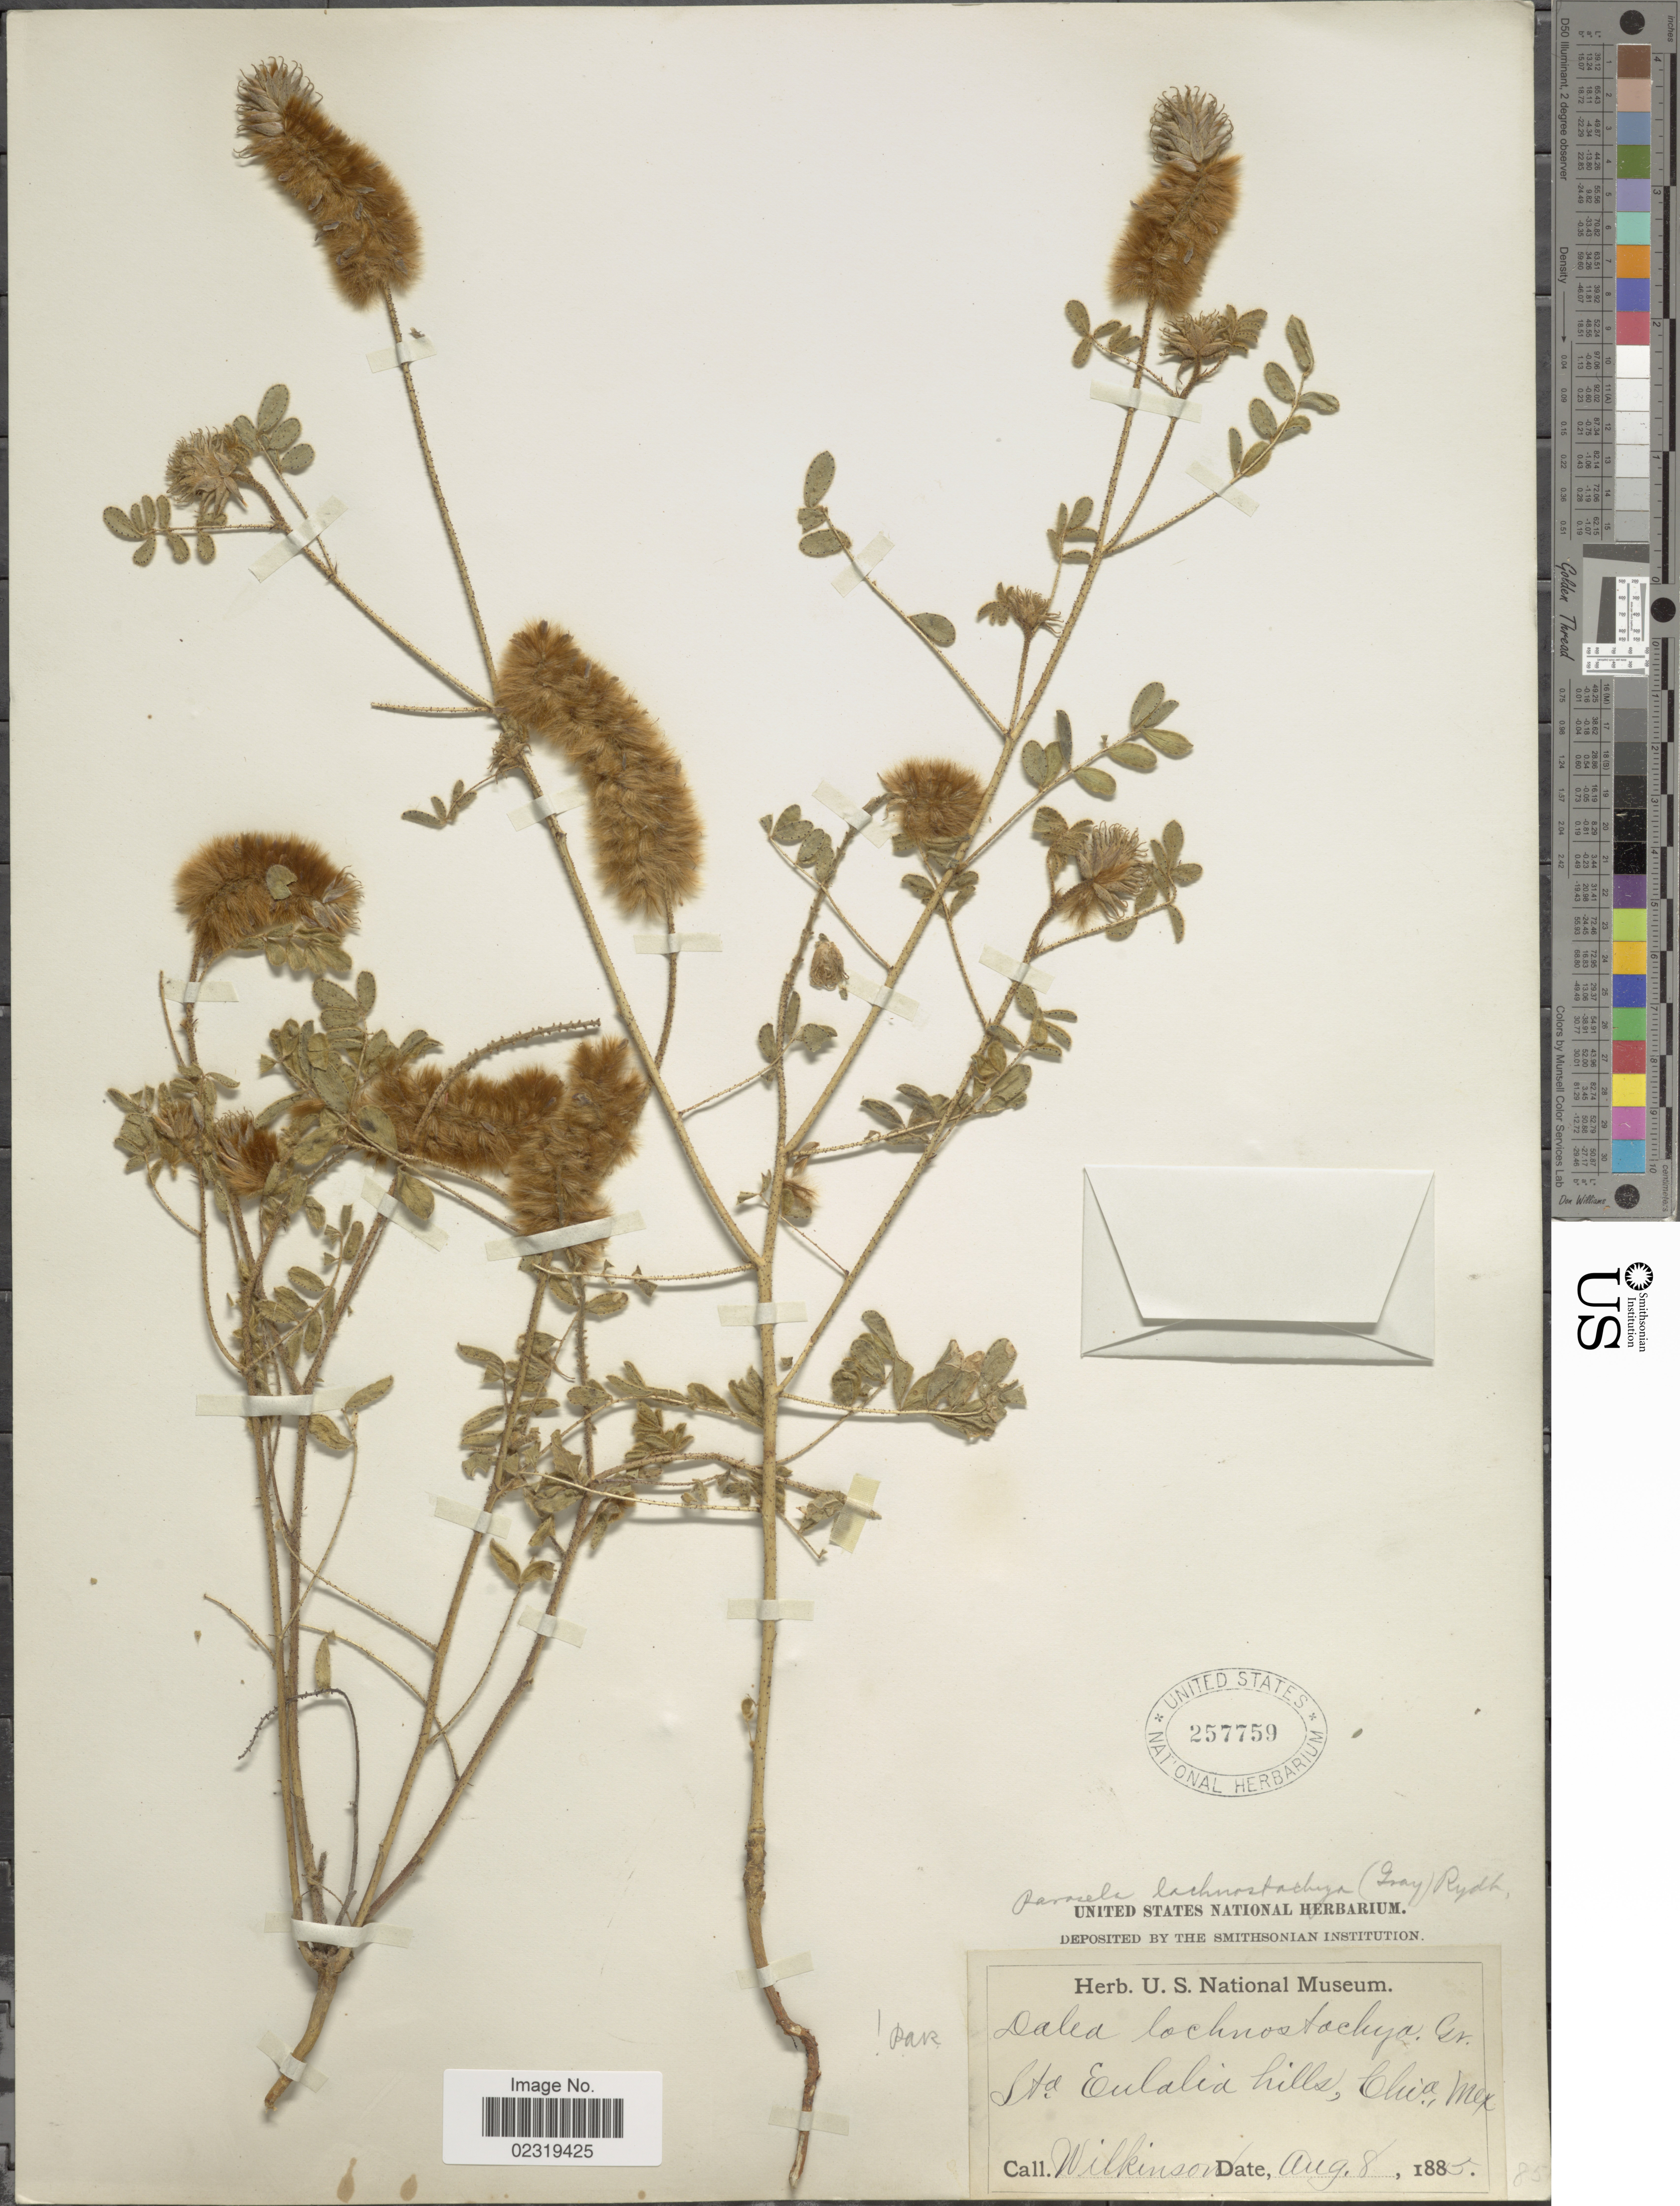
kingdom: Plantae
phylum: Tracheophyta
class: Magnoliopsida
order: Fabales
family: Fabaceae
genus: Dalea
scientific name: Dalea lachnostachys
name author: A. Gray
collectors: Wilkinson, --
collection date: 1885-08-08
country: Mexico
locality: Sta. Eulalia hills, Chia.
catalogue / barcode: US 257759